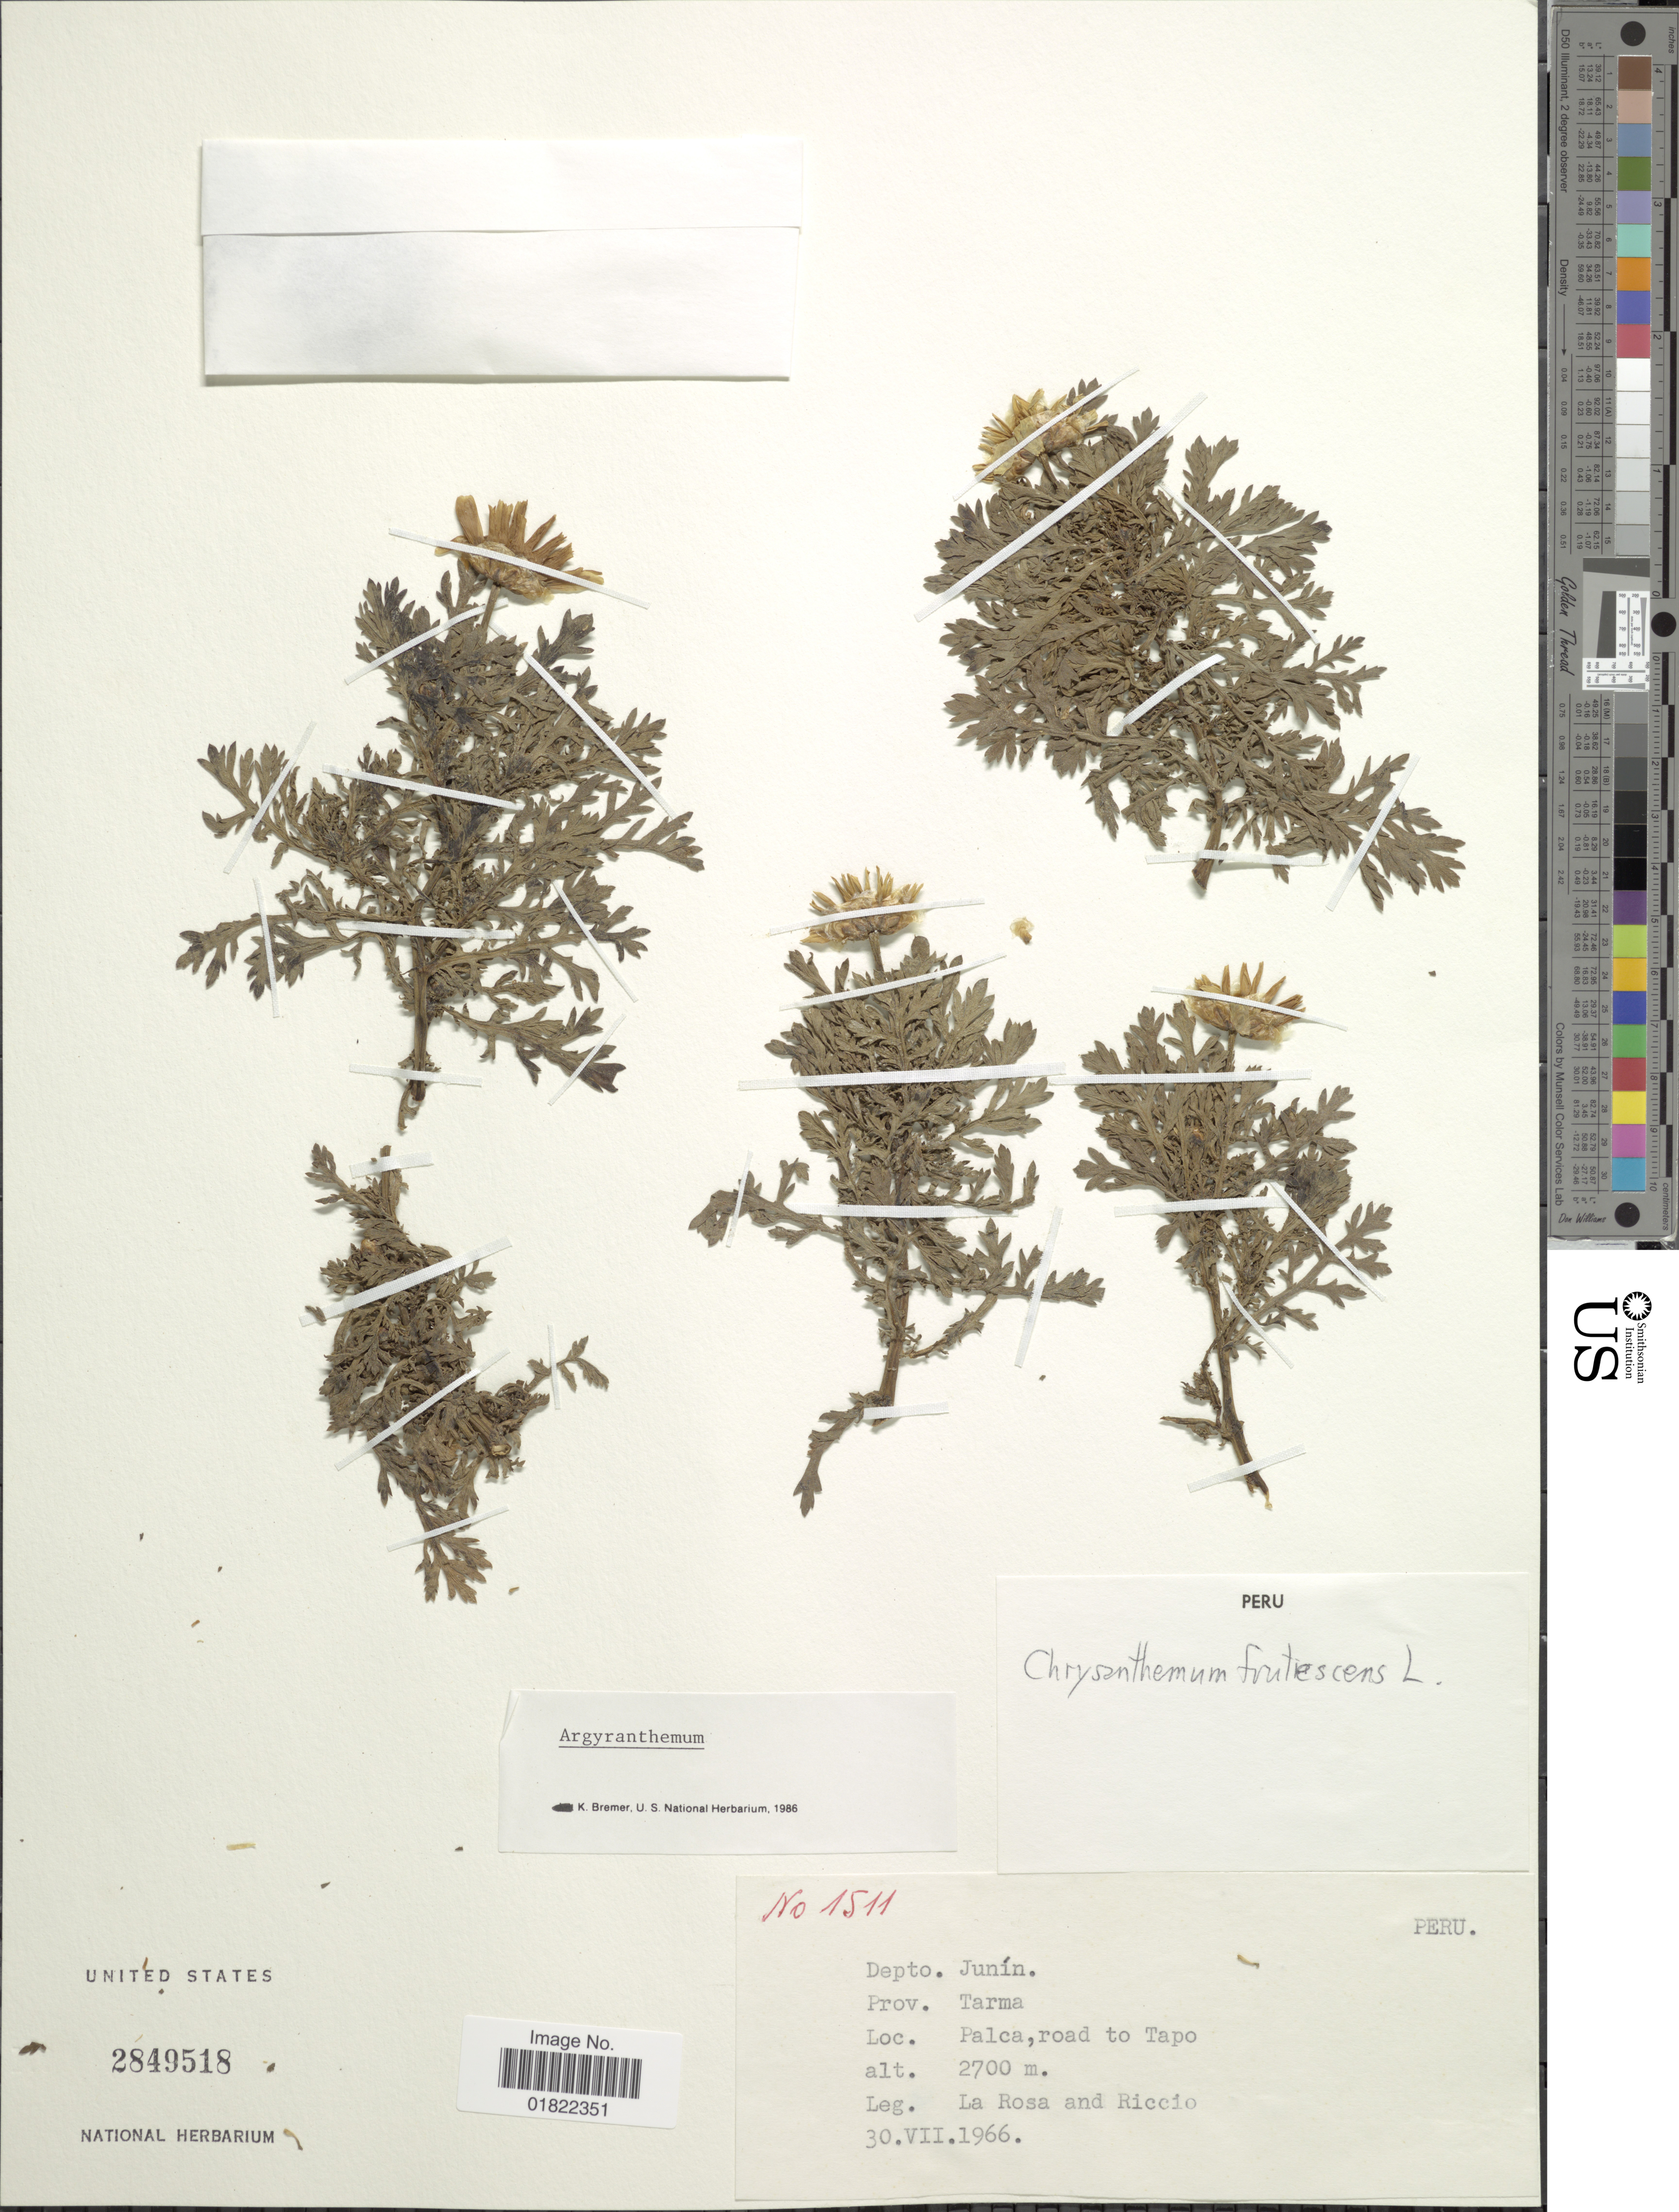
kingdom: Plantae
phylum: Tracheophyta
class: Magnoliopsida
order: Asterales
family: Asteraceae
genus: Argyranthemum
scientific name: Argyranthemum frutescens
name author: L.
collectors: -. La Rosa & F. Riccio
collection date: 1966-07-30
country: Peru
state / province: Junín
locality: Depto. Junin, Prov. Tarma, Palca road to Tapo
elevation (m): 2700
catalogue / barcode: US 2849518